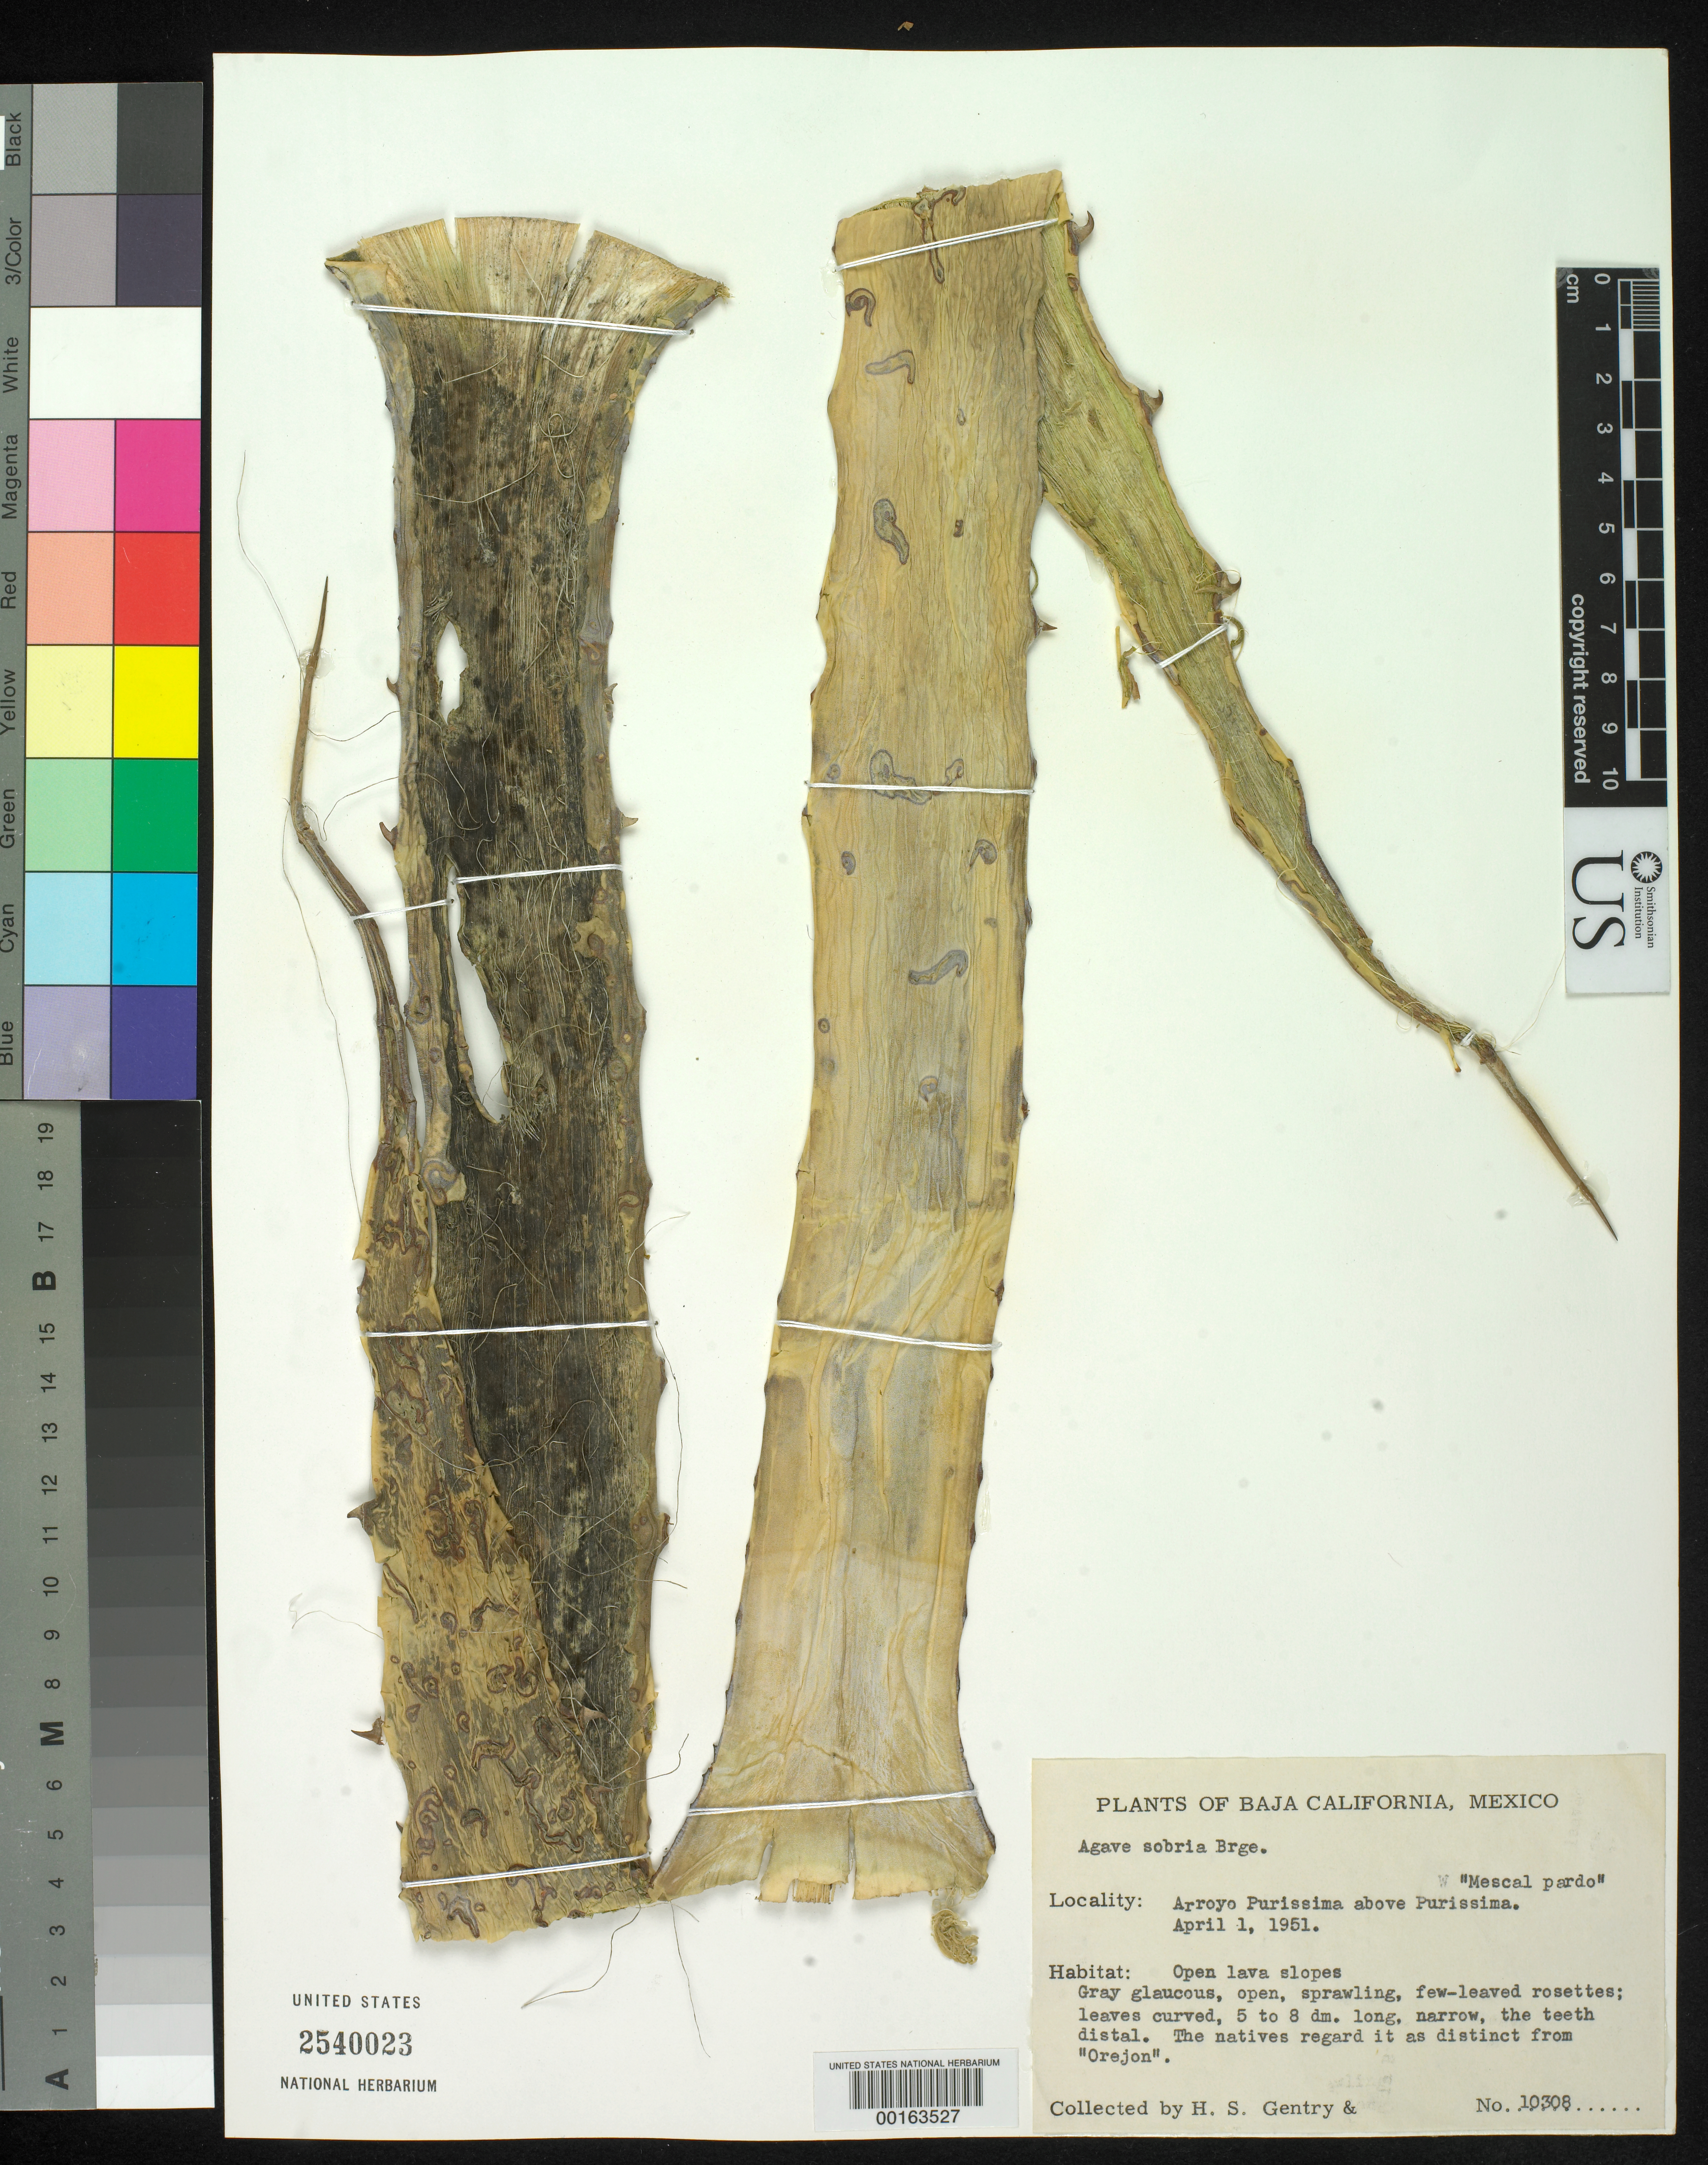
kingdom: Plantae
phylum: Tracheophyta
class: Liliopsida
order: Asparagales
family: Asparagaceae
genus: Agave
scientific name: Agave sobria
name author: Brandegee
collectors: H. S. Gentry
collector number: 10308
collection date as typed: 01 Apr 1951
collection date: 1951-04-01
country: Mexico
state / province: Baja California Sur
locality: Arroyo Purissima above Purissima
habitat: Open lava slopes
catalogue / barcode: US 2540023